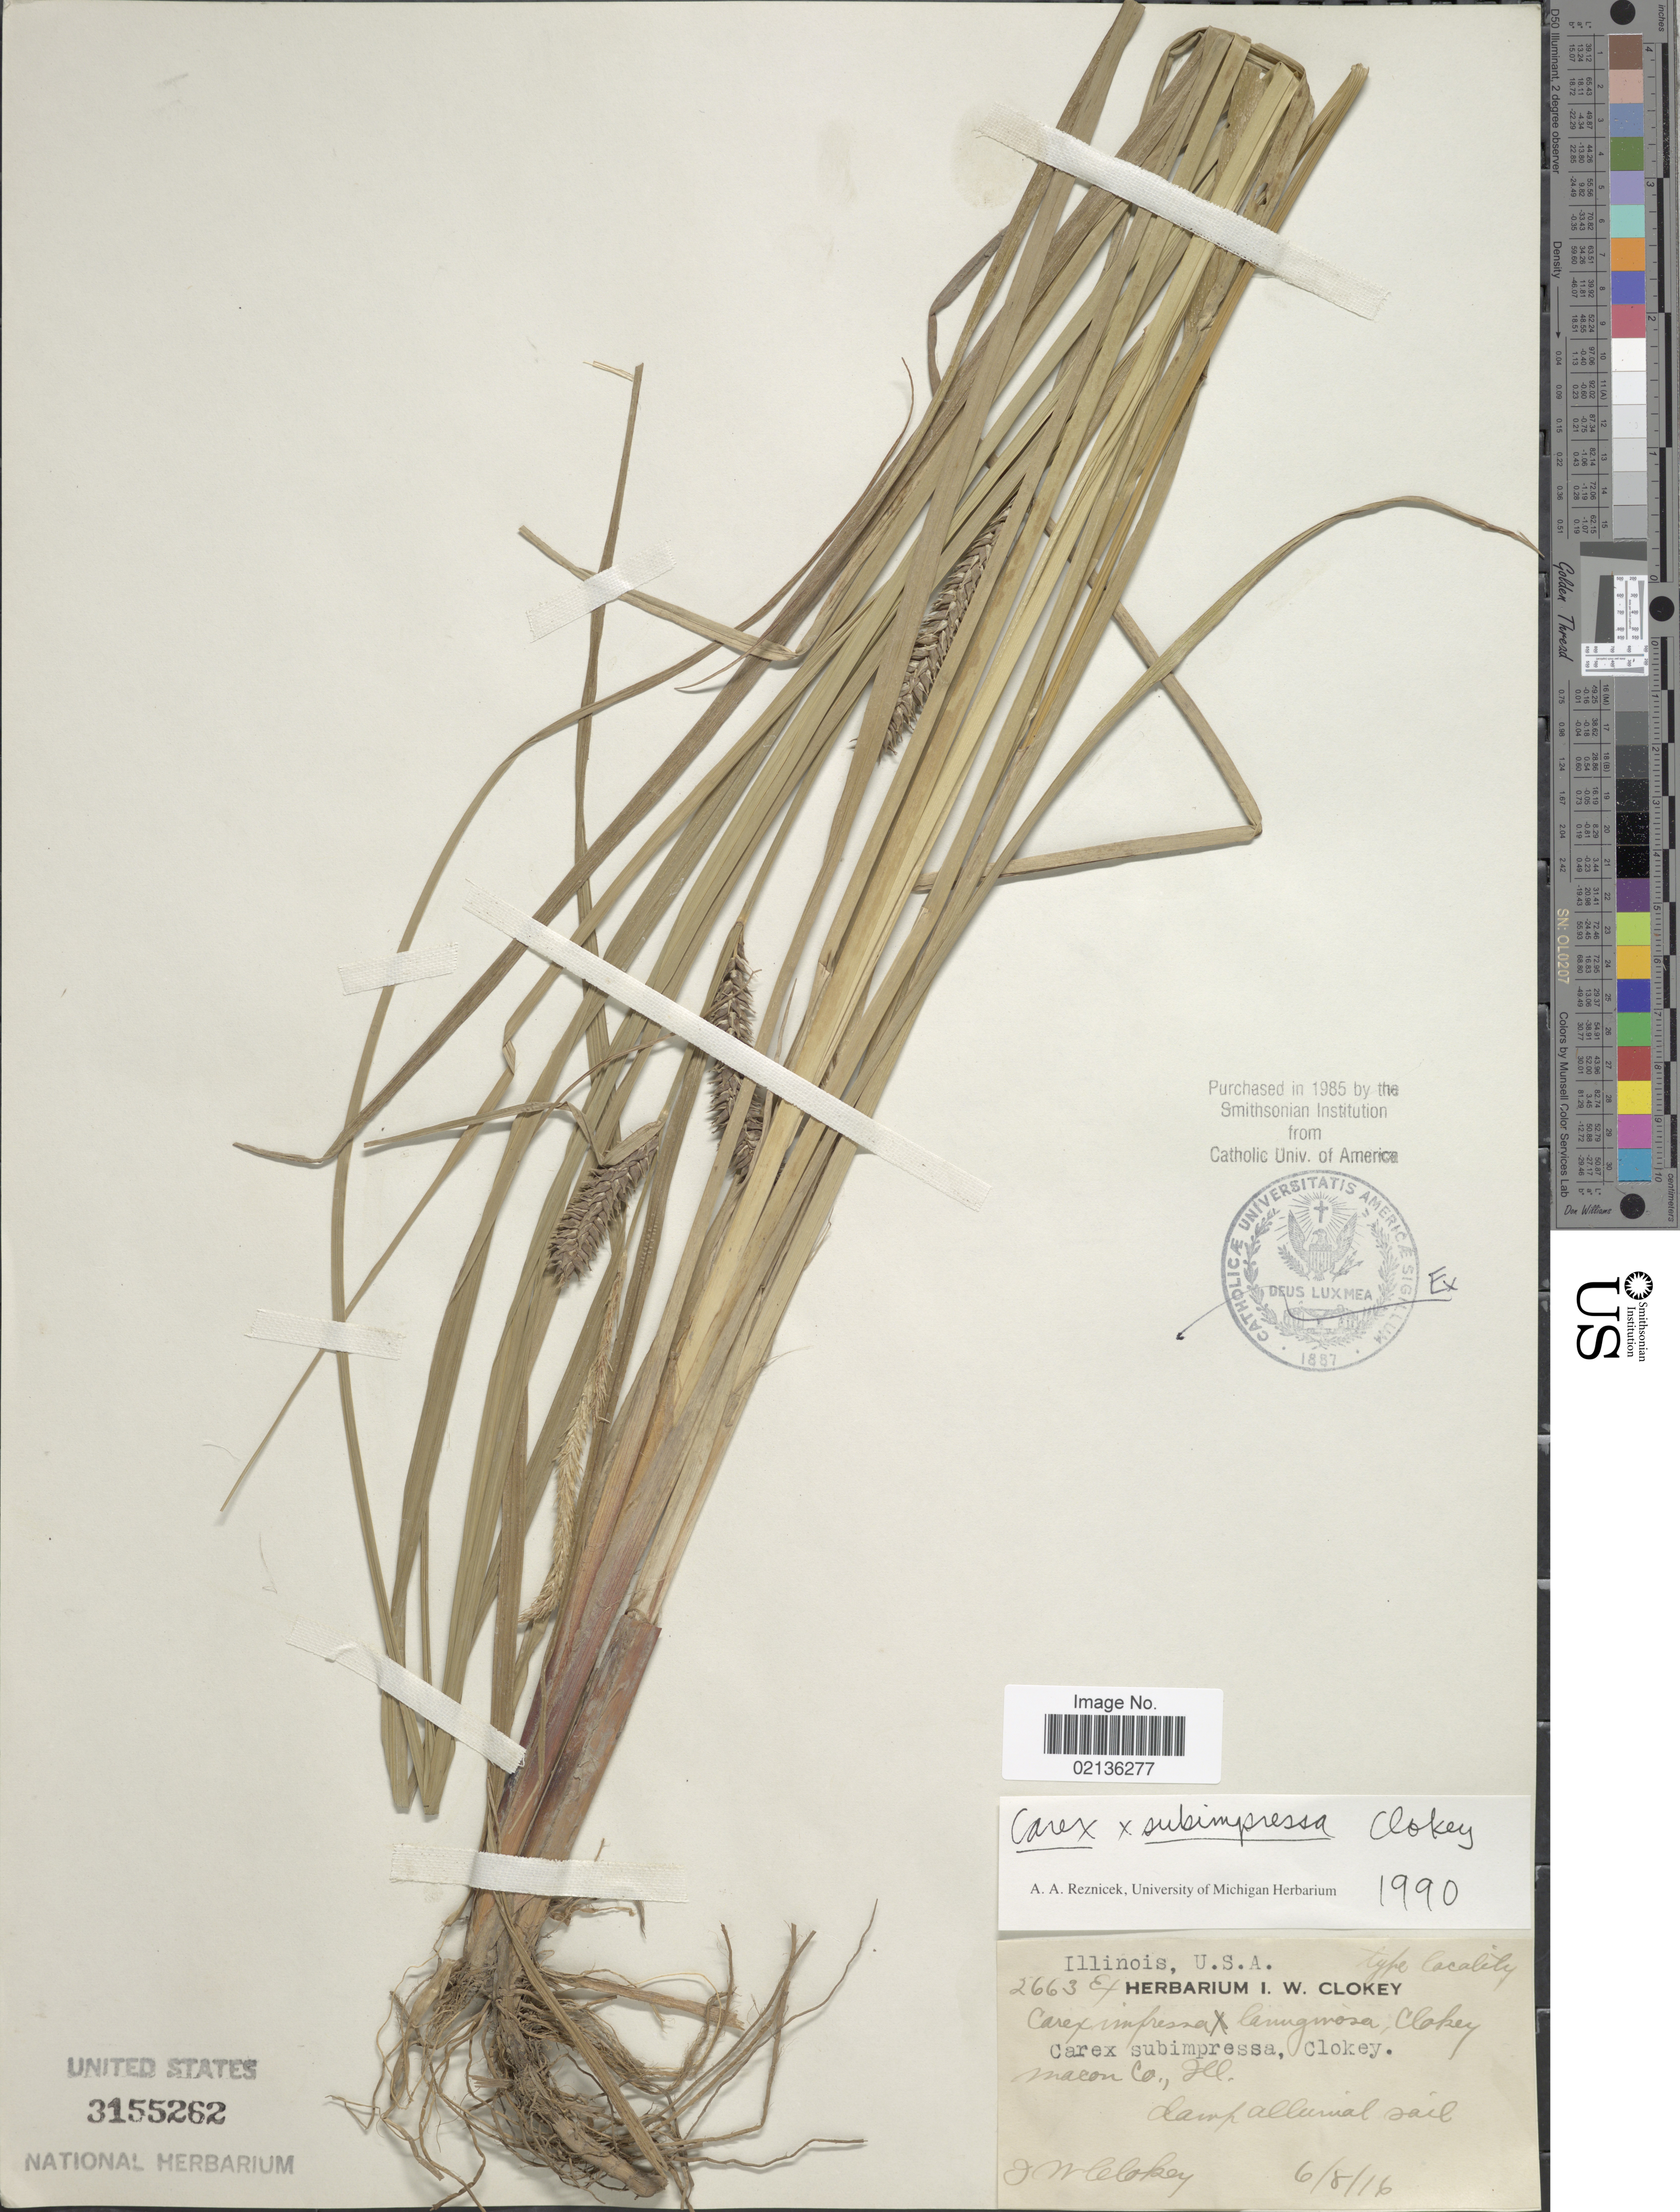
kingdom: Plantae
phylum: Tracheophyta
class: Liliopsida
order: Poales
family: Cyperaceae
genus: Carex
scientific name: Carex x subimpressa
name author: Clokey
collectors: I. W. Clokey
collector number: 2663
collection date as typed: Transcribed d/m/y: 8/6/16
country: United States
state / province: Illinois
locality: Macon Co., Ill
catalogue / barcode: US 3155262